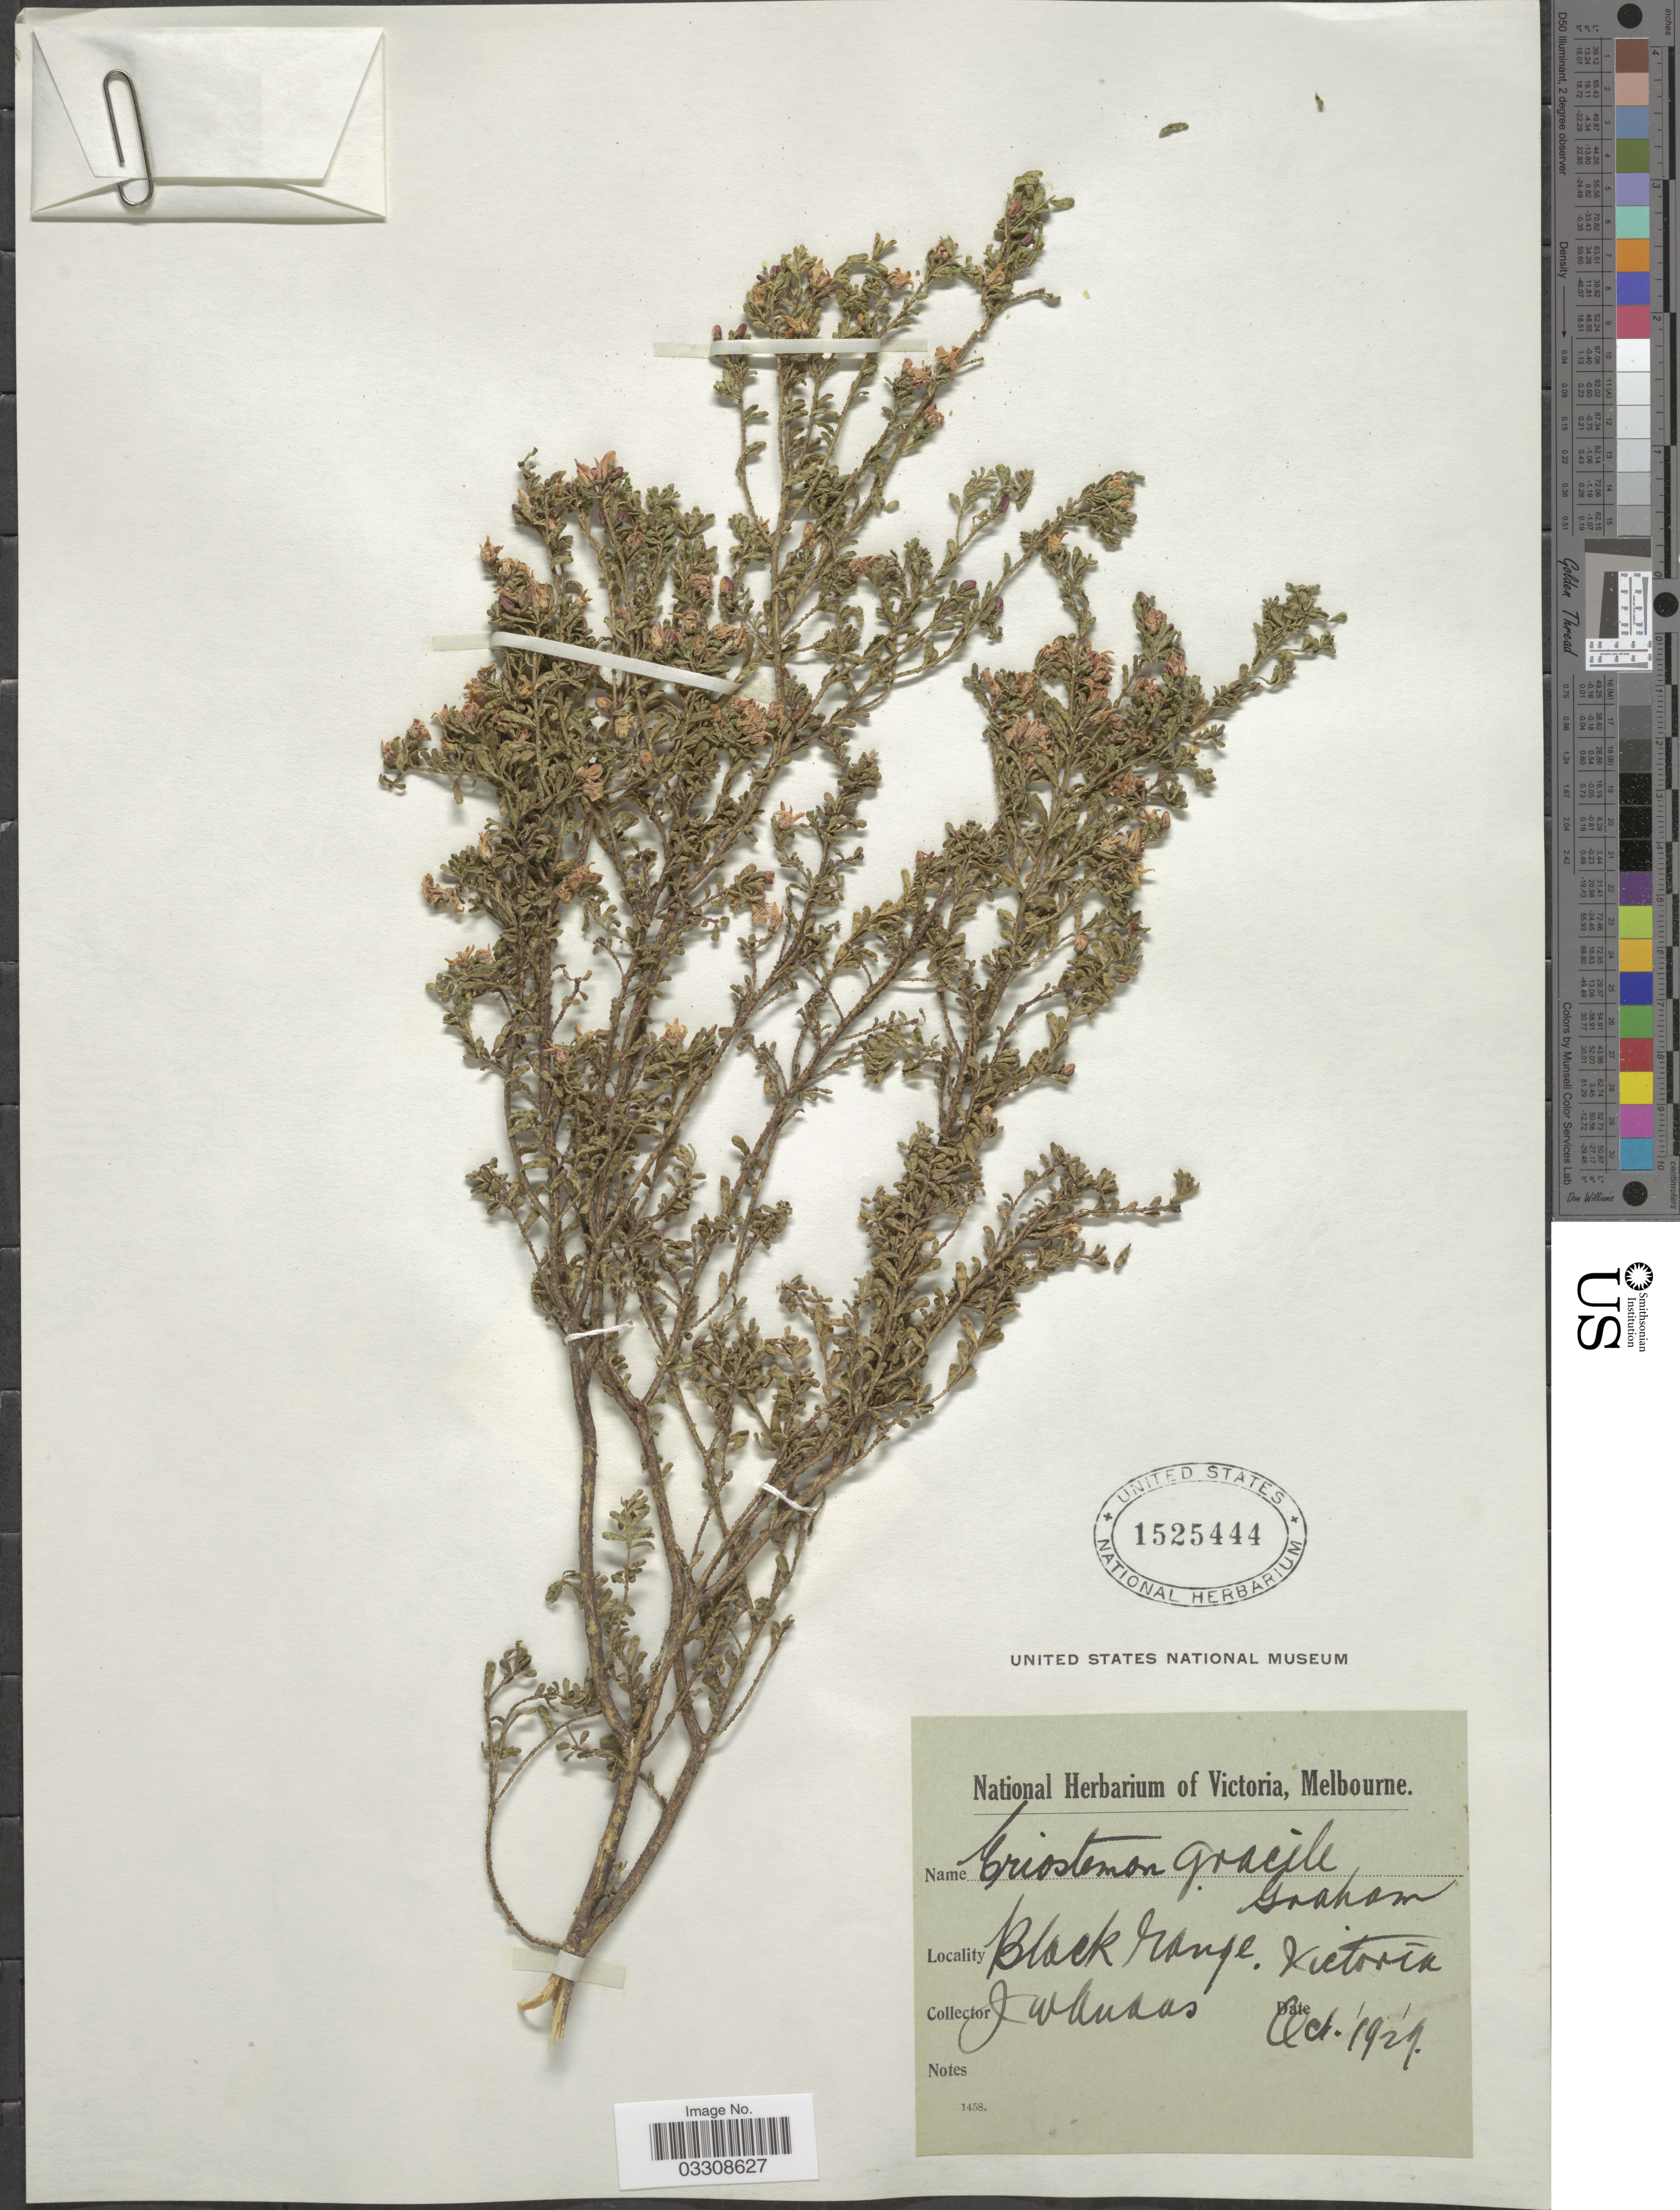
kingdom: Plantae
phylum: Tracheophyta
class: Magnoliopsida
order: Sapindales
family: Rutaceae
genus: Eriostemon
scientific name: Eriostemon gracile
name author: Graham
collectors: J. Audas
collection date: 1929-10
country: Australia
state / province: Victoria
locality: Black Range, Victoria.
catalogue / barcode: US 1525444